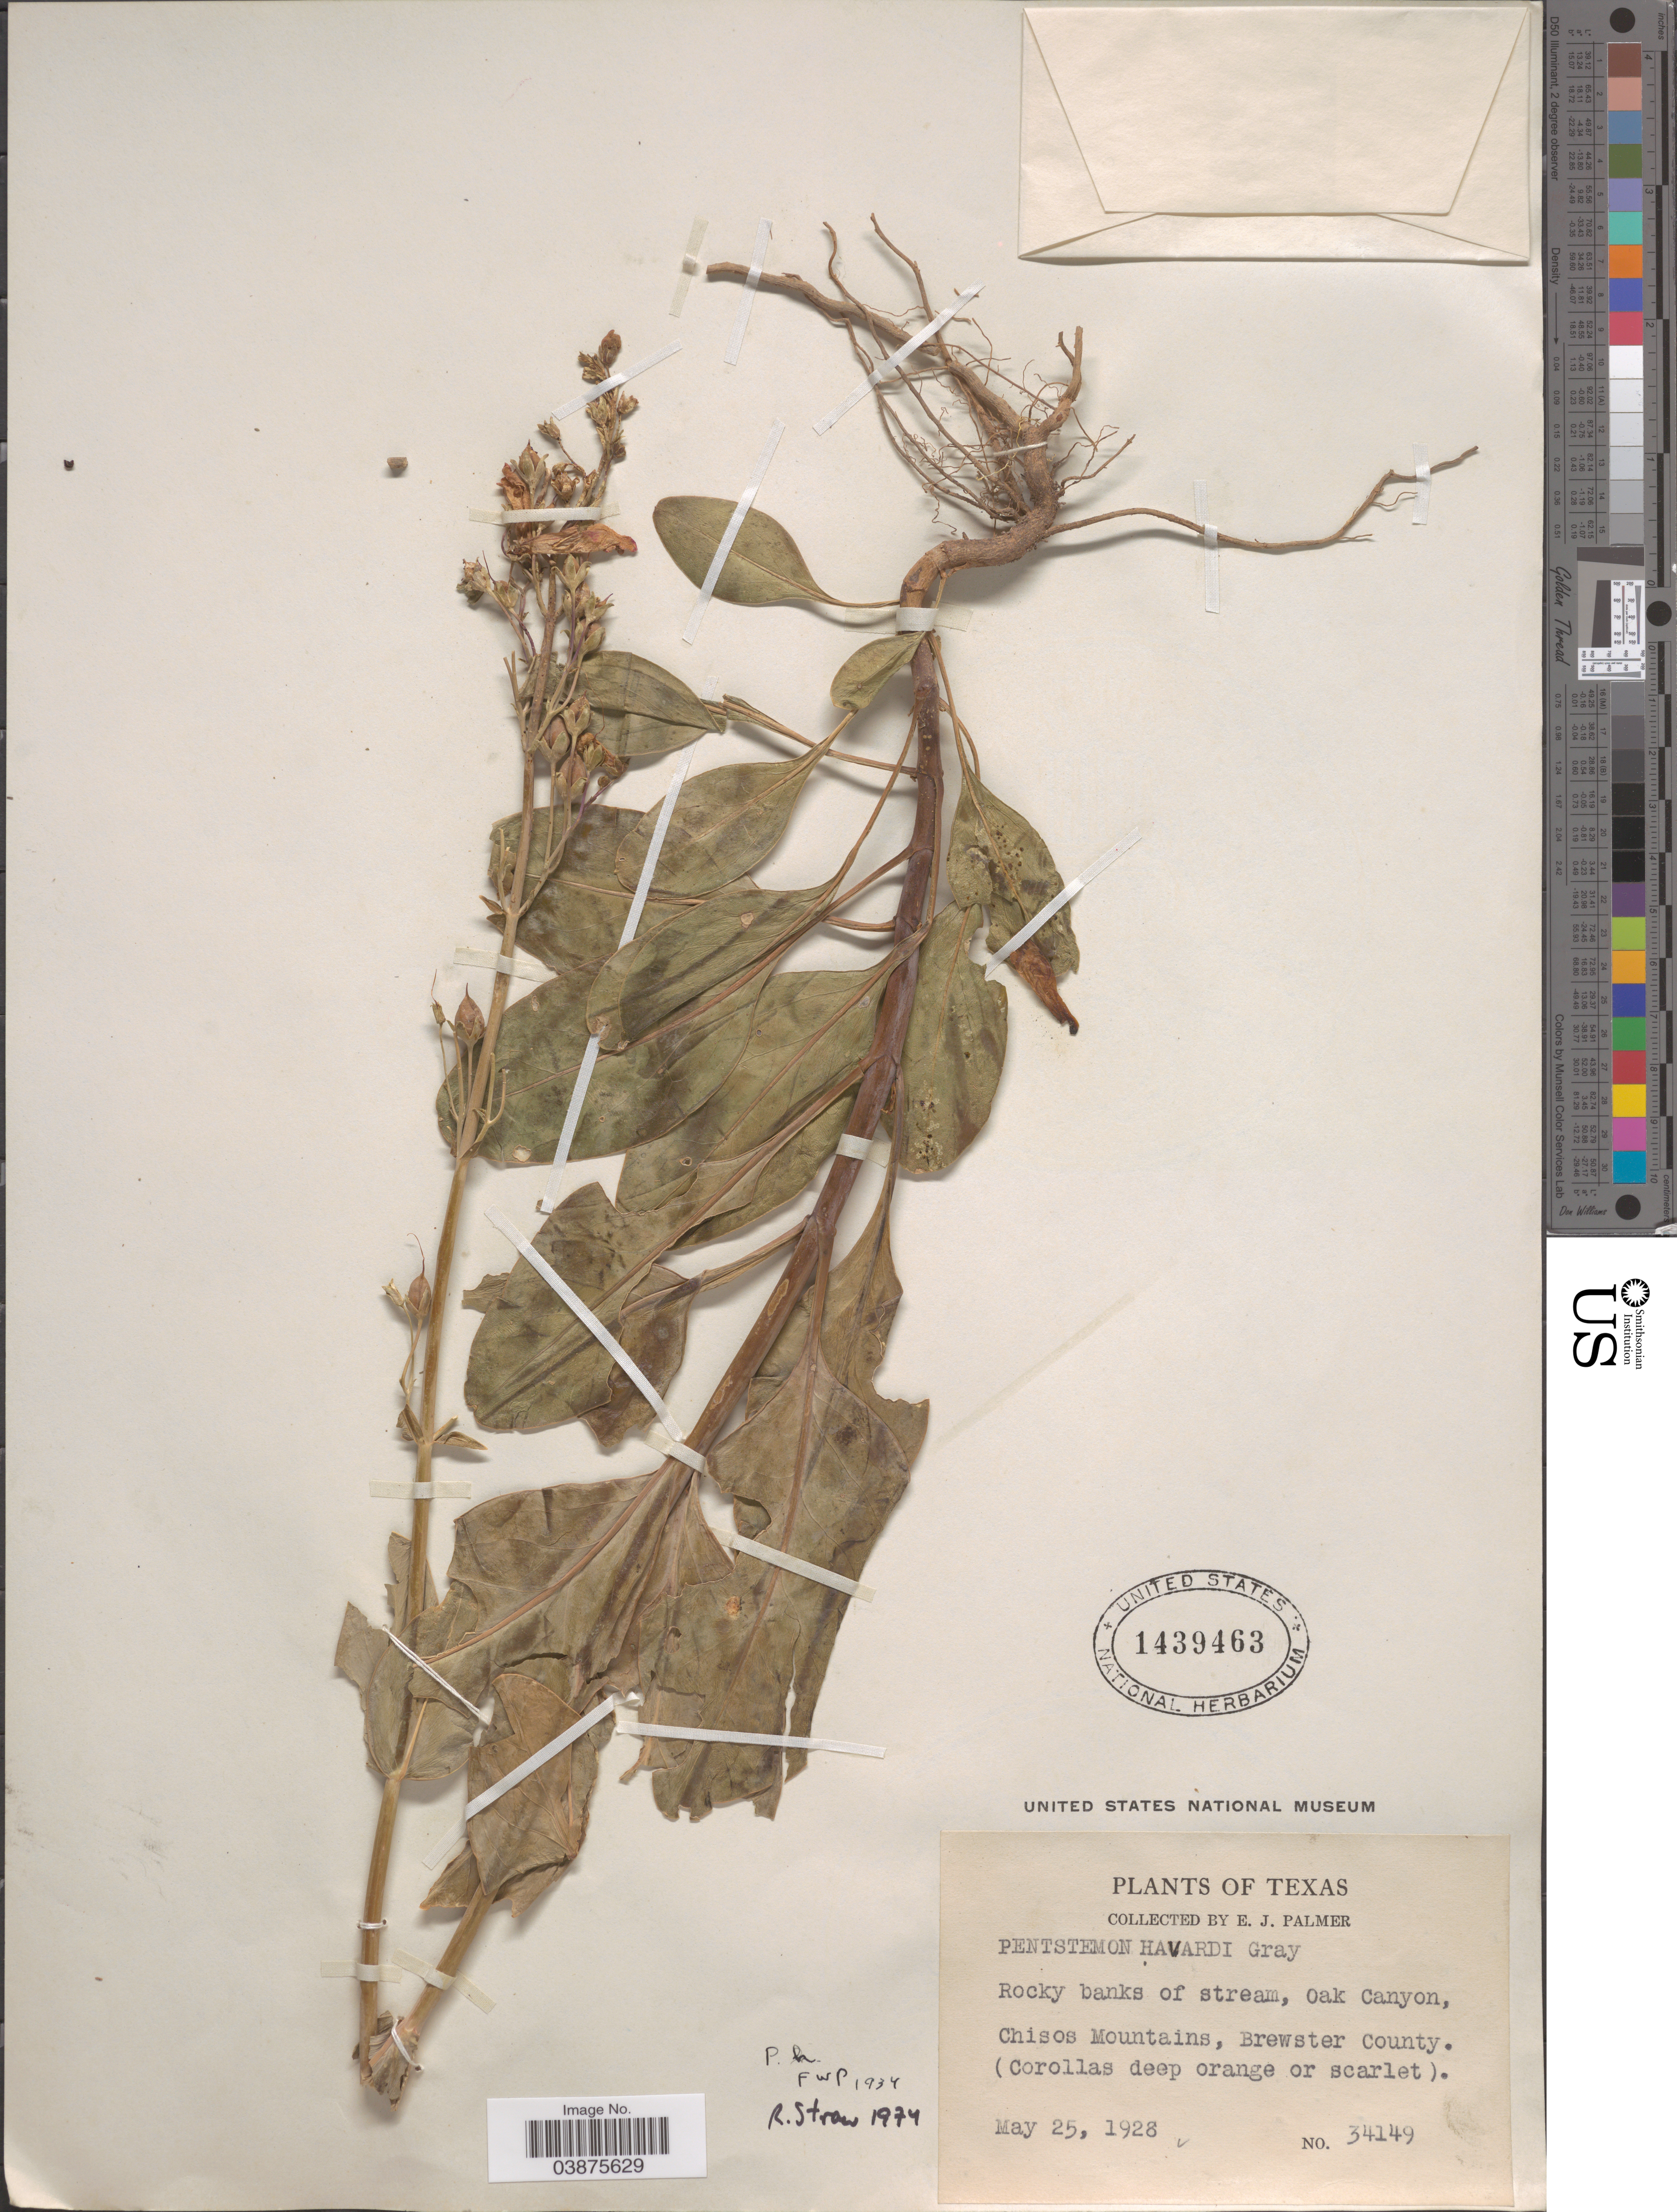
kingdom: Plantae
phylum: Tracheophyta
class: Magnoliopsida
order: Lamiales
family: Plantaginaceae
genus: Penstemon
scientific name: Penstemon havardii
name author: A. Gray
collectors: E. J. Palmer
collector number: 34149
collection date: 1928-05-25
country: United States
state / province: Texas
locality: Oak Canyon, Chisos Mountains, Brewster County.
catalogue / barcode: US 1439463